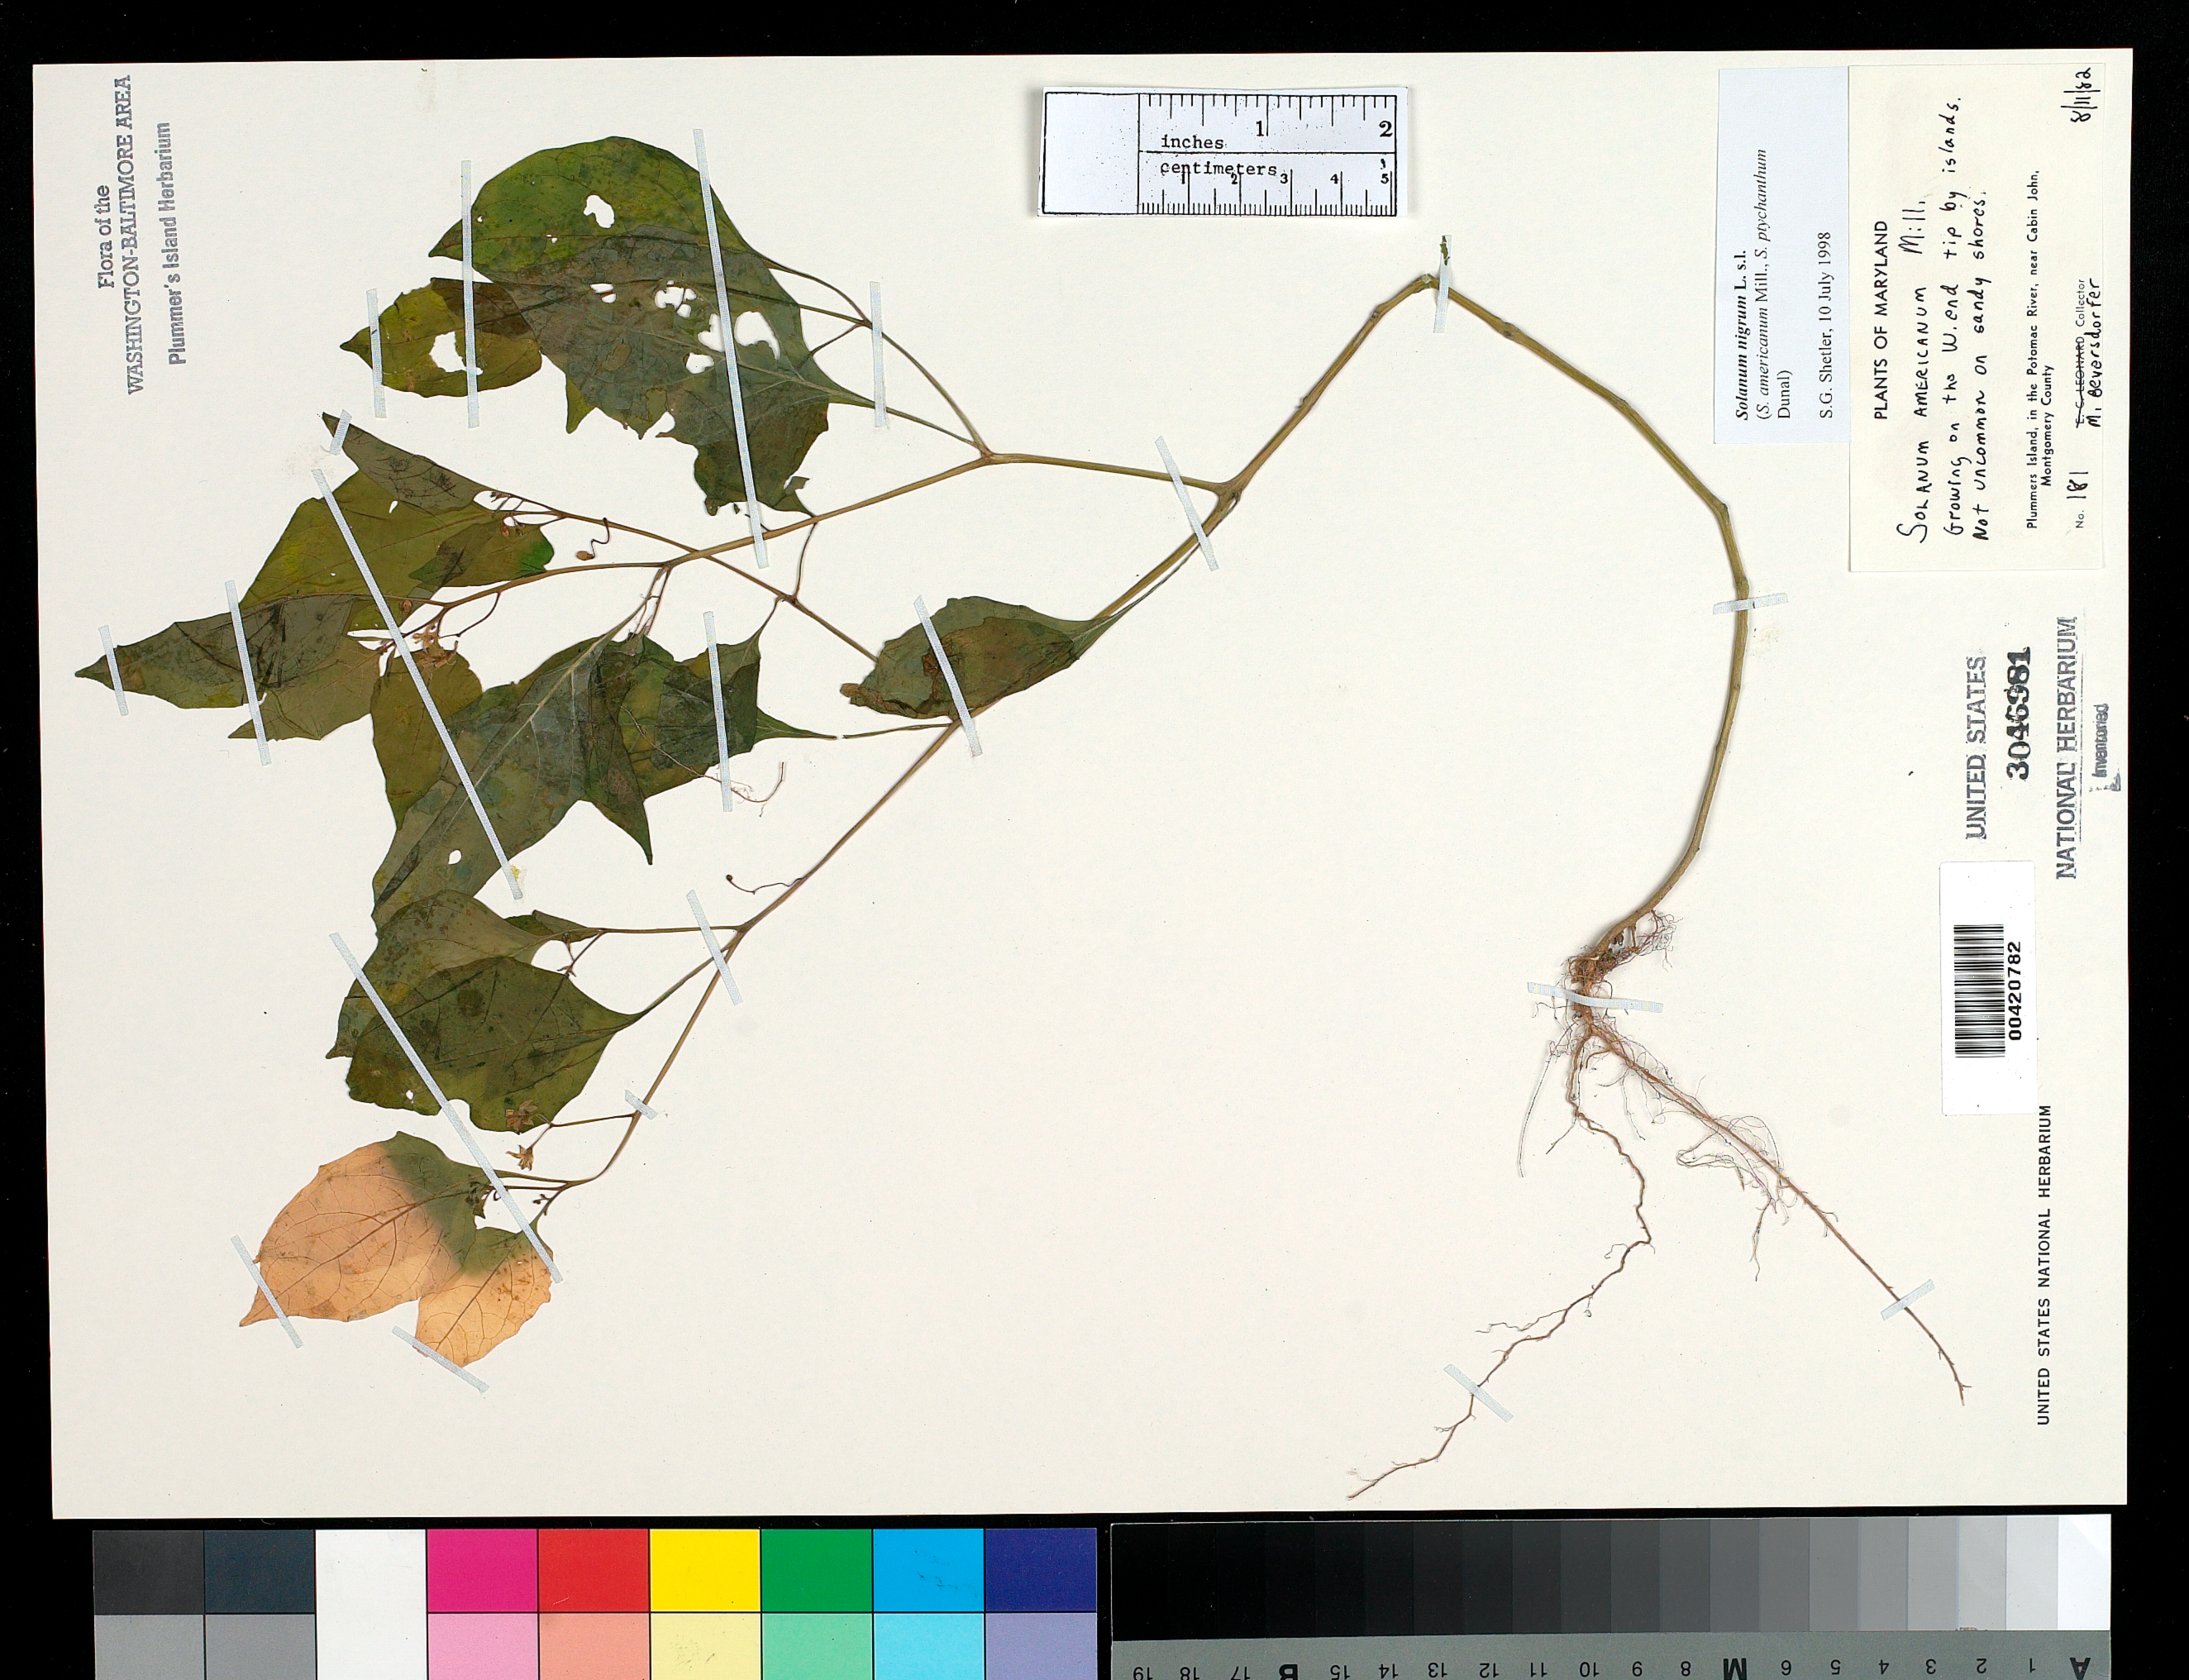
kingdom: Plantae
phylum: Tracheophyta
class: Magnoliopsida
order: Solanales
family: Solanaceae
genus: Solanum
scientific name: Solanum emulans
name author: Raf.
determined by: Knapp, S. D.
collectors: M. Beyersdorfer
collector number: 181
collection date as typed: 11 Aug 1982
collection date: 1982-08-11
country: United States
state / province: Maryland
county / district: Montgomery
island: Plummers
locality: Plummer's Island; west end tip by Islands Plummers Island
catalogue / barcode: US 3046981